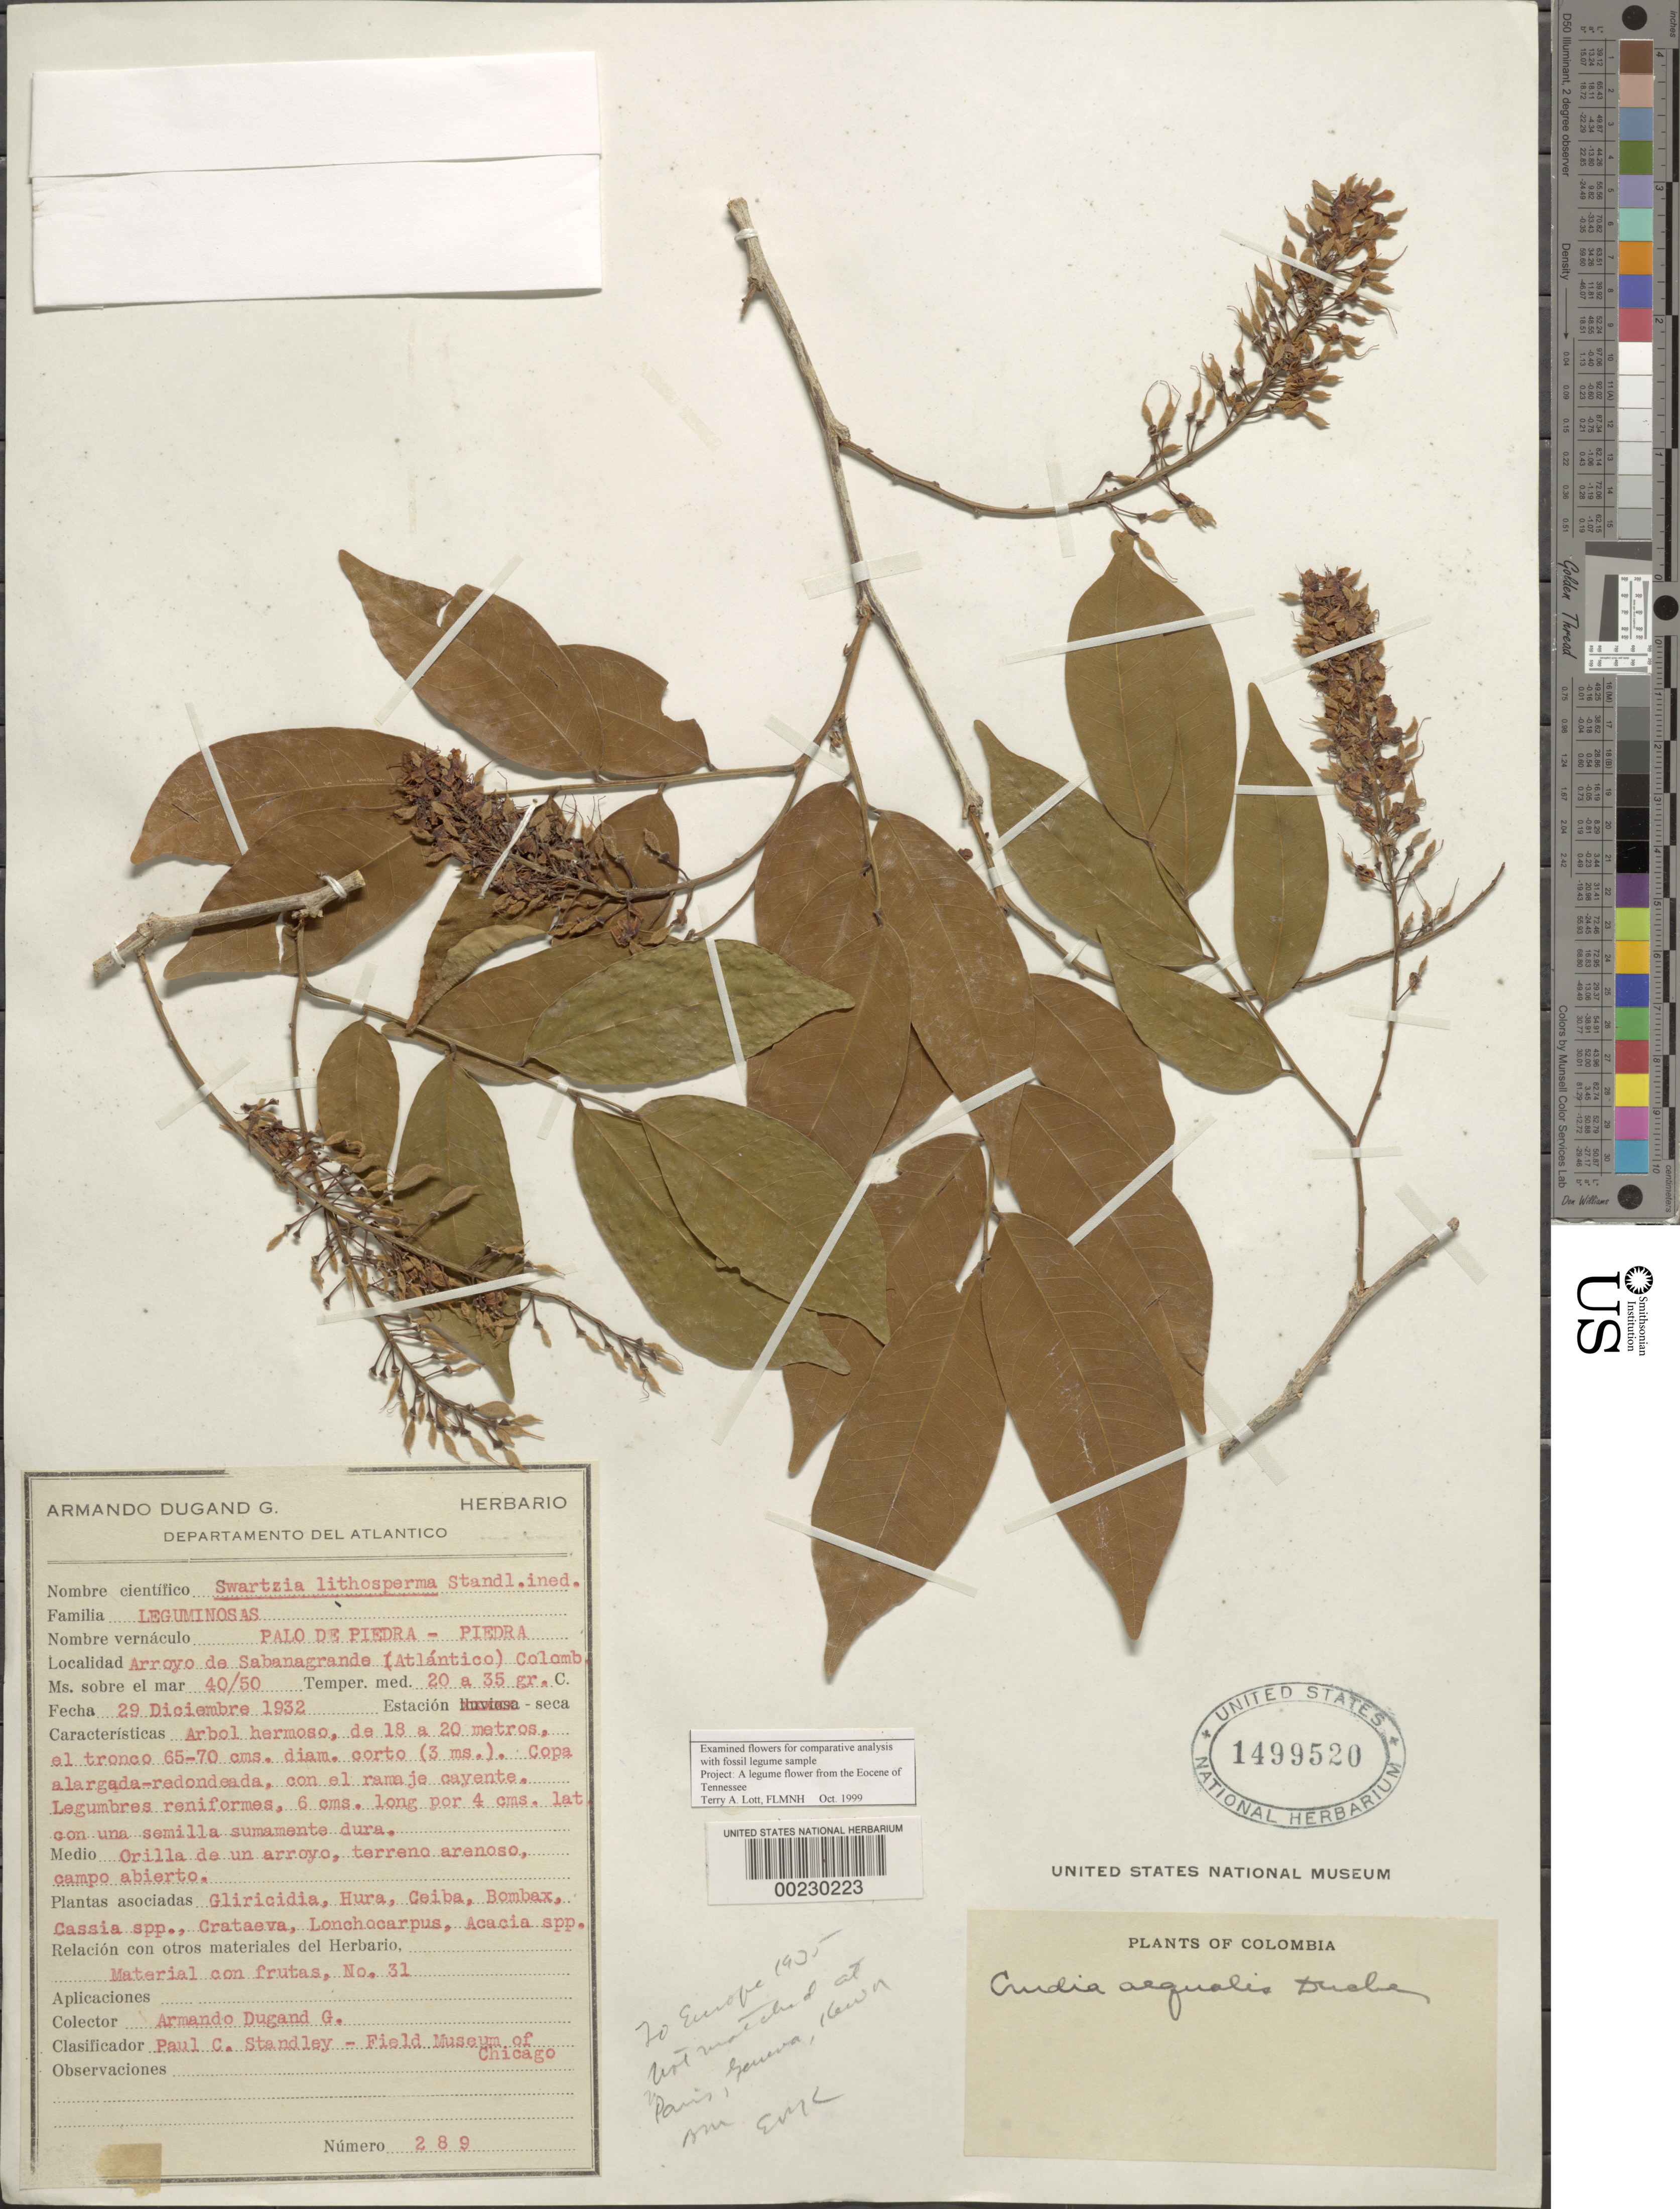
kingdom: Plantae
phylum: Tracheophyta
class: Magnoliopsida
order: Fabales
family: Fabaceae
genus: Crudia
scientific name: Crudia aequalis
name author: Ducke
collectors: A. Dugand G.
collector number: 289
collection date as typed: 29 Dec 1932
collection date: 1932-12-29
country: Colombia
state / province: Atlántico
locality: Arroyo Sabana Grande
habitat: Bank of arroyo; sandy ground; open campo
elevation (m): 40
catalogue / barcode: US 1499520